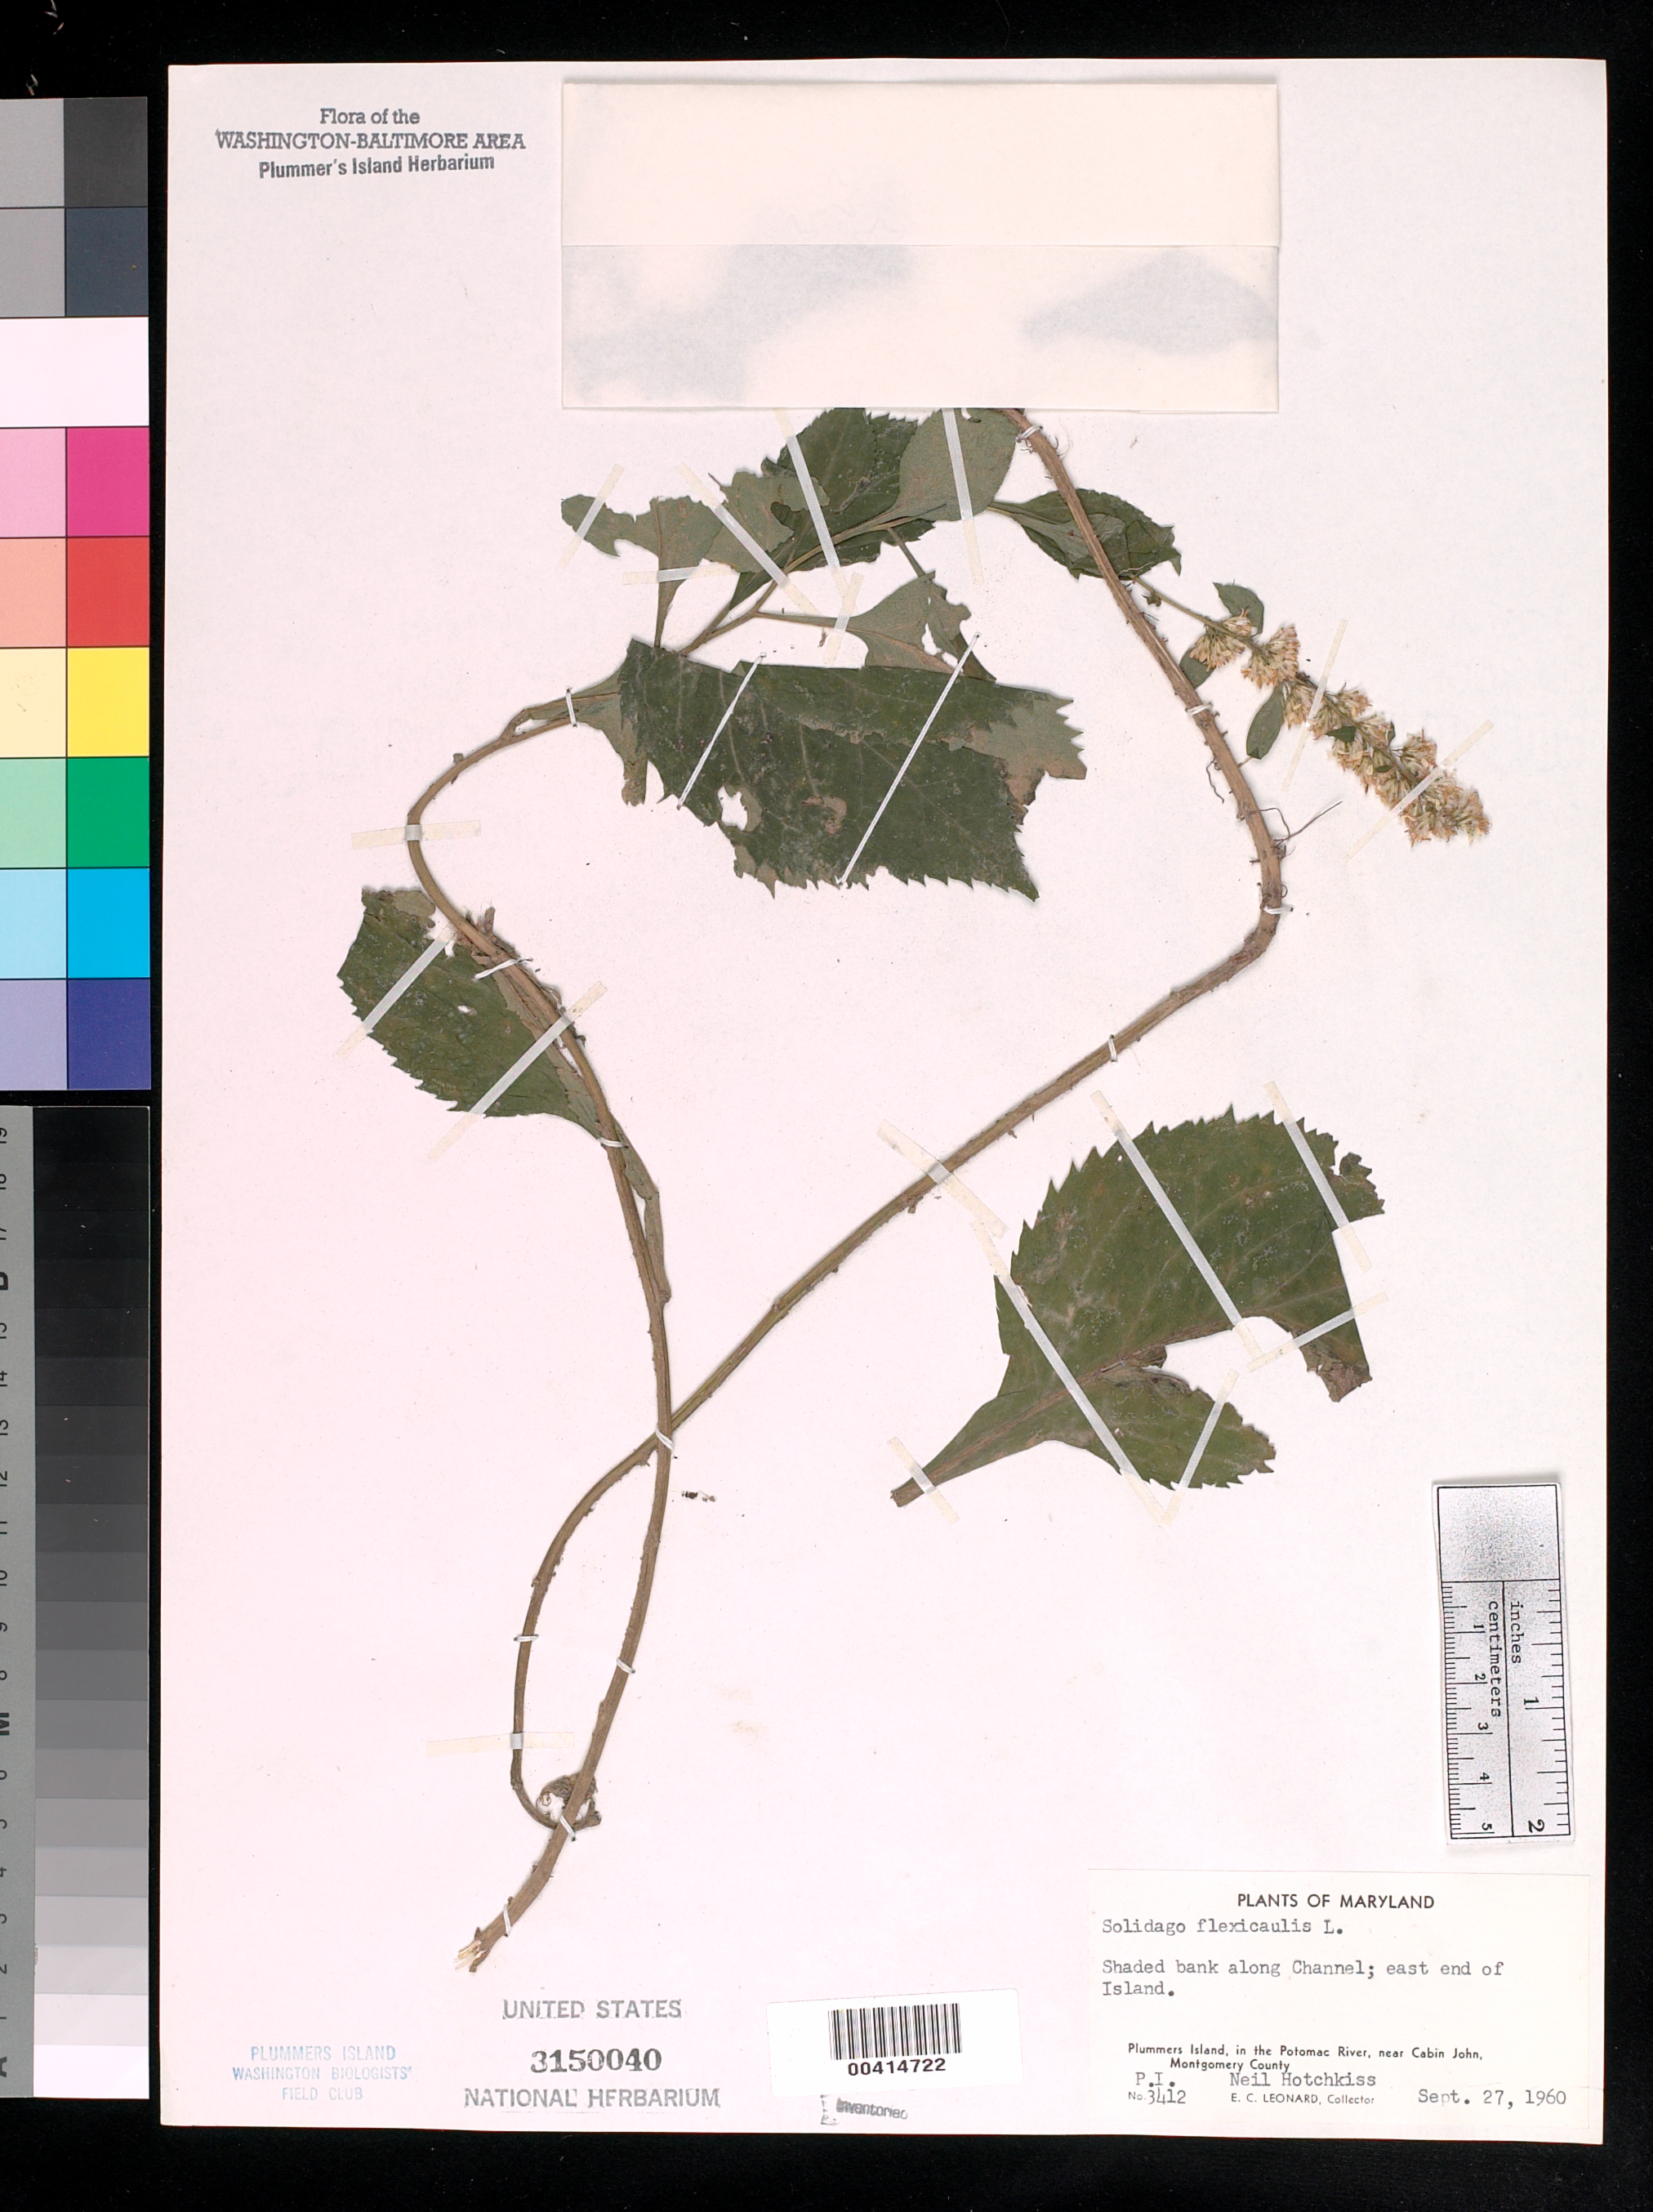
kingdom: Plantae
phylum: Tracheophyta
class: Magnoliopsida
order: Asterales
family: Asteraceae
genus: Solidago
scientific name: Solidago flexicaulis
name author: L.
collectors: E. C. Leonard & N. Hotchkiss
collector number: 3412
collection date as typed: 27 Sep 1960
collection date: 1960-09-27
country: United States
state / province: Maryland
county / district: Montgomery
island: Plummers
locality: Plummer's Island; bank along channel, east end of Island C. & O. Canal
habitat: Shaded bank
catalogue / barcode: US 3150040